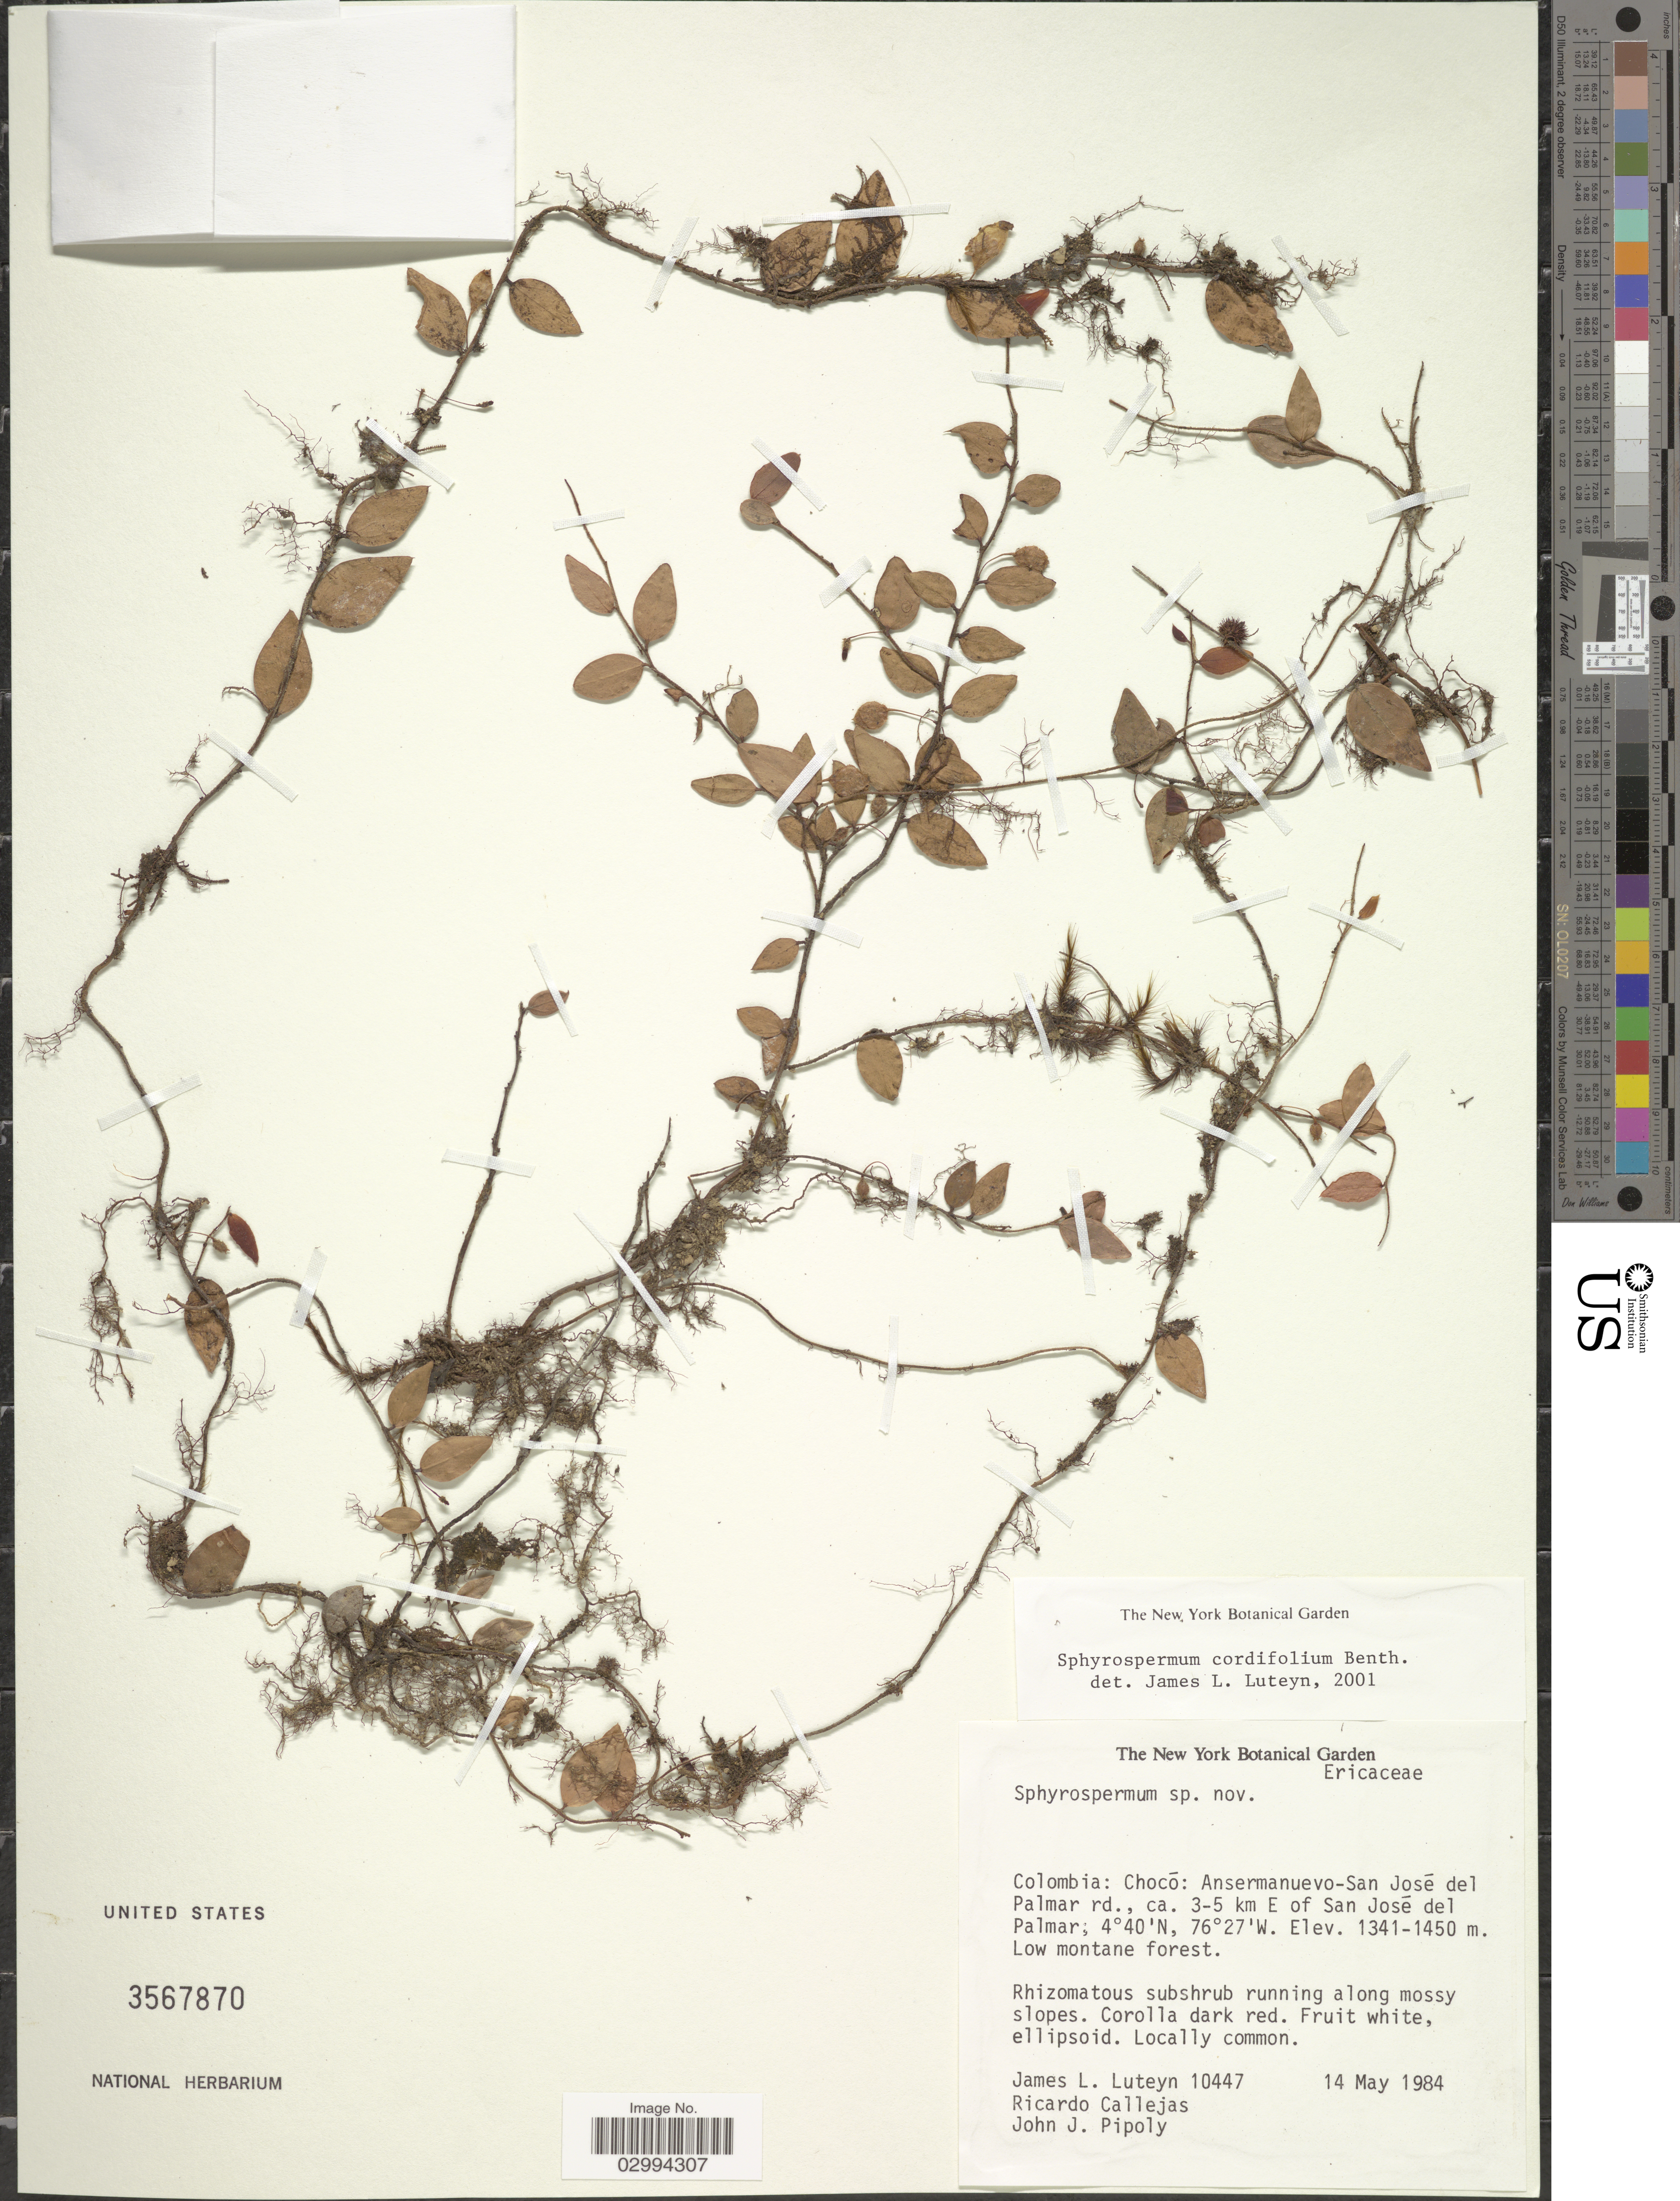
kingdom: Plantae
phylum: Tracheophyta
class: Magnoliopsida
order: Ericales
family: Ericaceae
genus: Sphyrospermum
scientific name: Sphyrospermum cordifolium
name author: Benth.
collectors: J. Luteyn, R. Callejas & J. J. Pipoly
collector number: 10447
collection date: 1984-05-14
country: Colombia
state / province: Chocó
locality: Ansermanuevo-San José del Palmar rd., ca. 3-5 km E of San José del Palmar.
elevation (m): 1341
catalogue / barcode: US 3567870